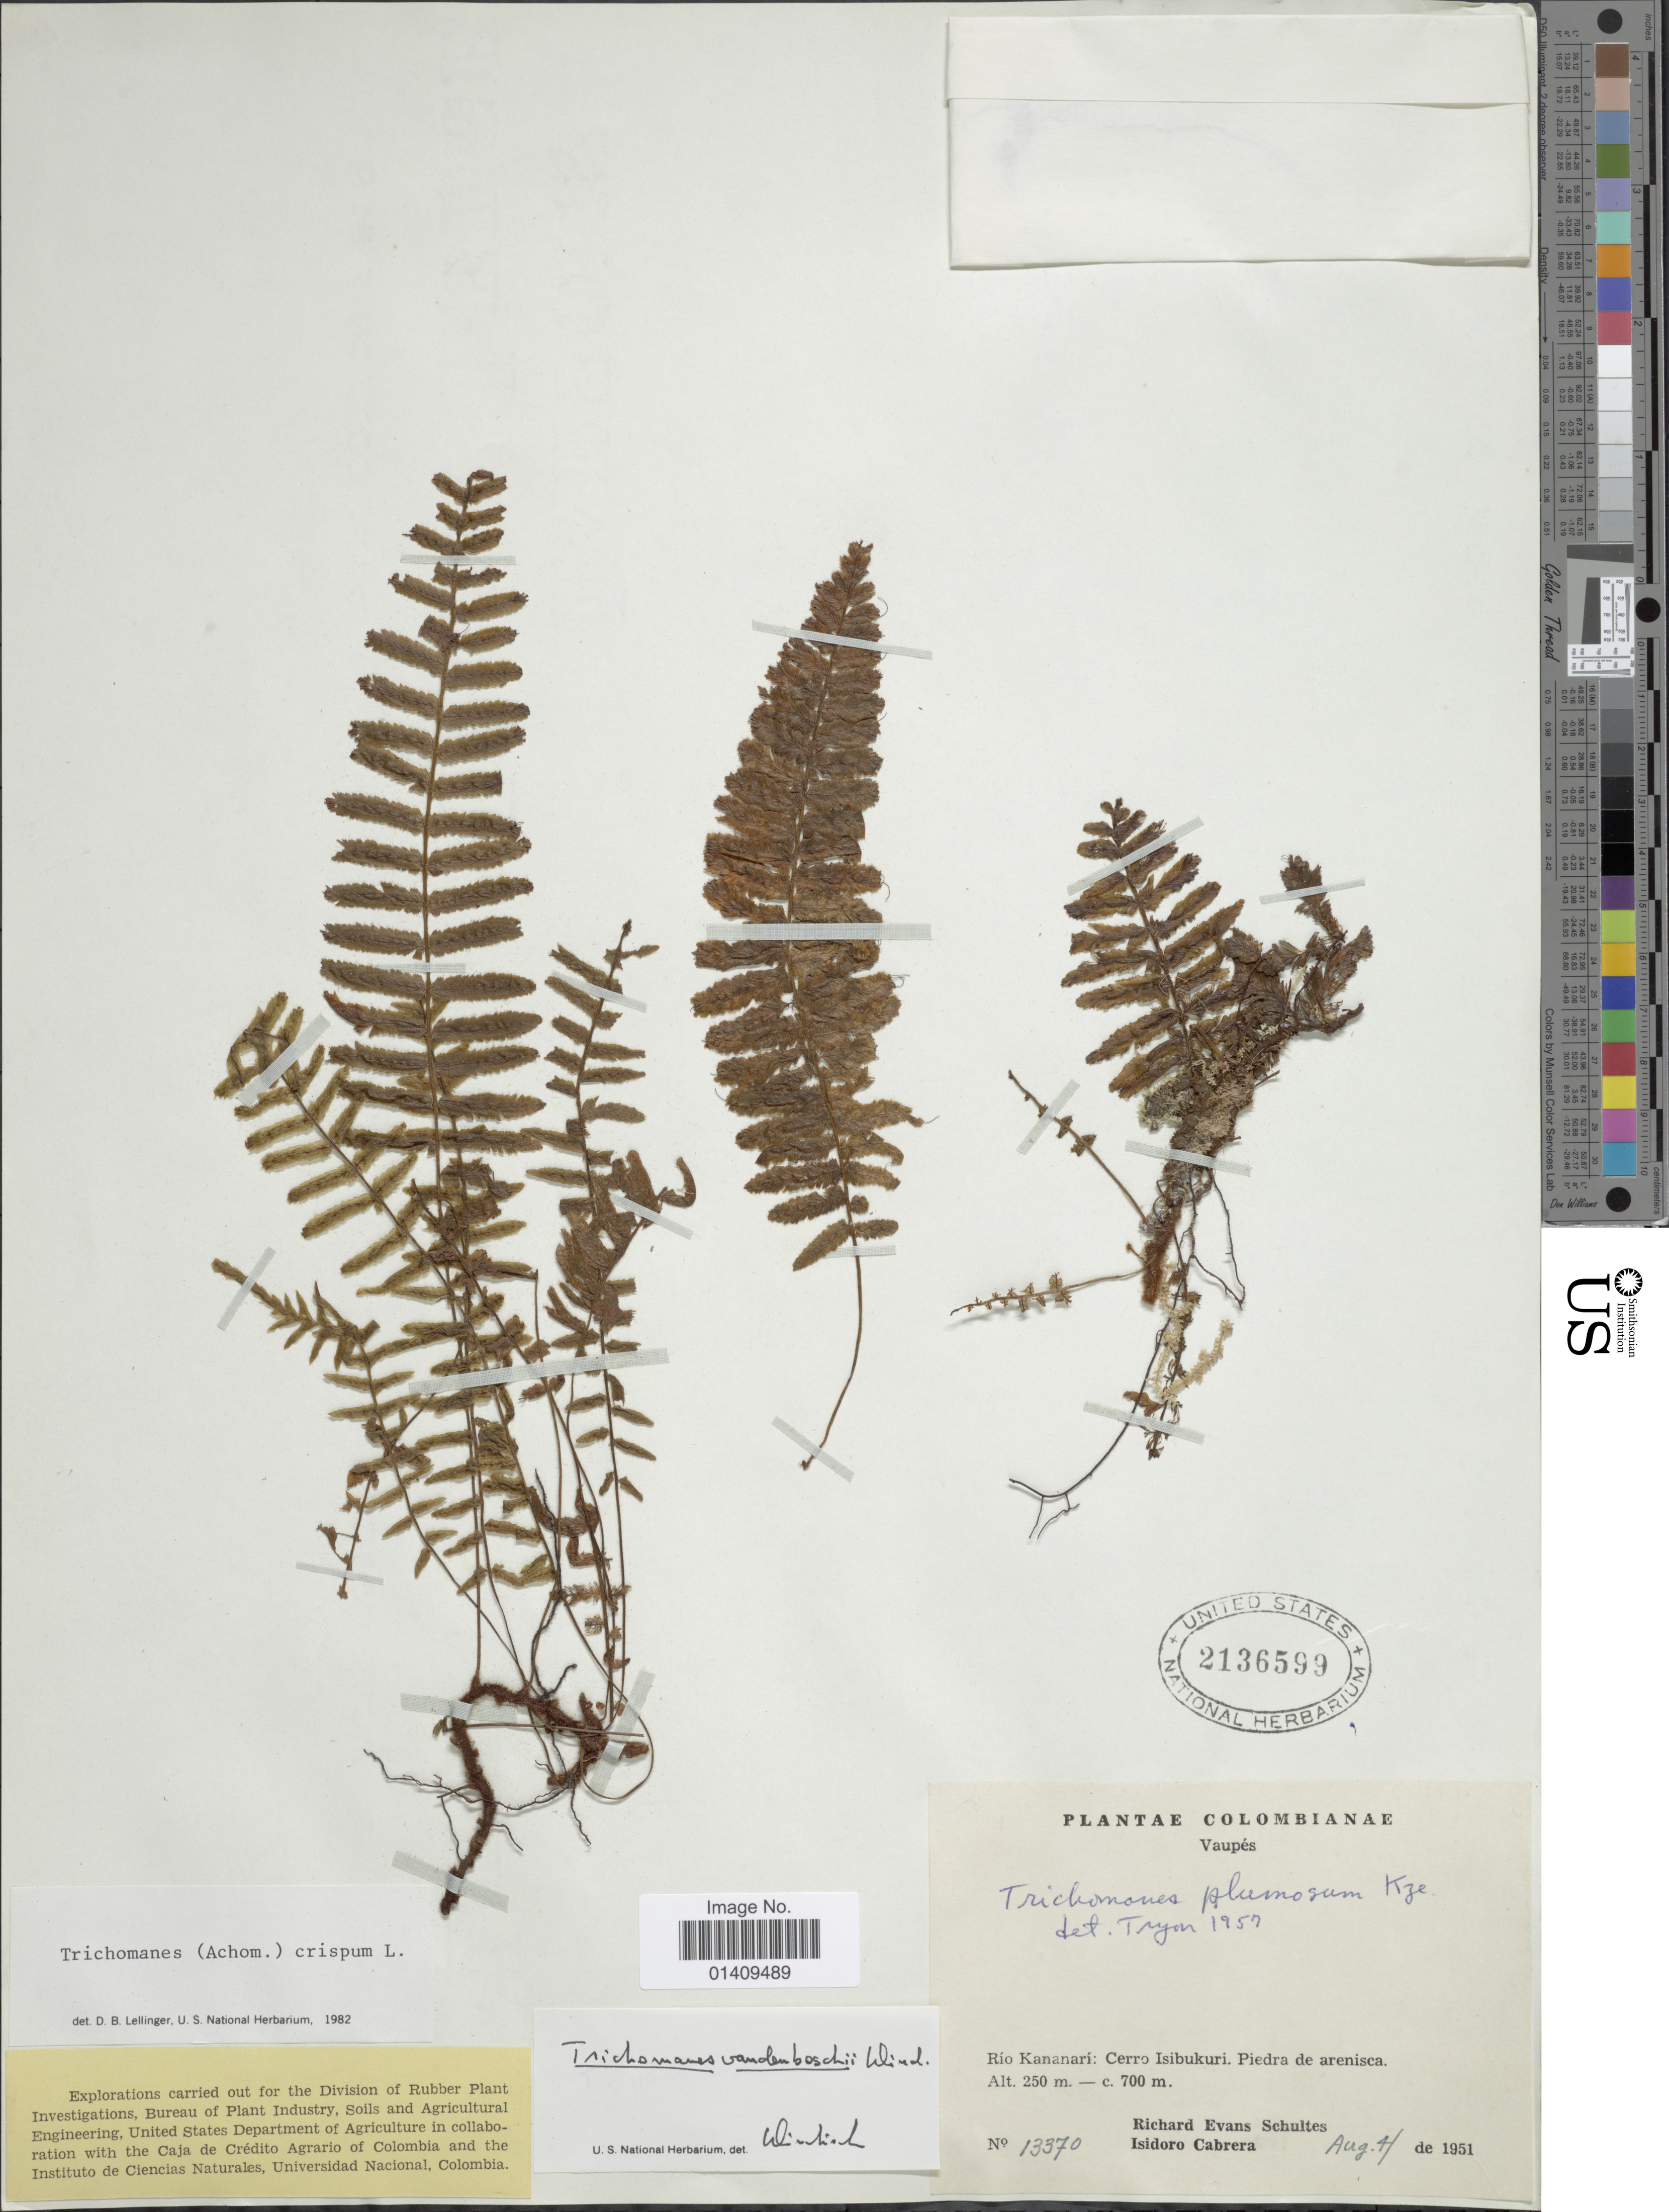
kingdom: Plantae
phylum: Tracheophyta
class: Polypodiopsida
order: Hymenophyllales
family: Hymenophyllaceae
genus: Trichomanes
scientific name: Trichomanes vandenboschii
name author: P.G. Windisch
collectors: R. E. Schultes & I. Cabrera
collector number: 13370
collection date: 1951-08-04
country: Colombia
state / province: Vaupés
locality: Rio Kananari: Cerro Isibukuri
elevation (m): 250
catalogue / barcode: US 2136599